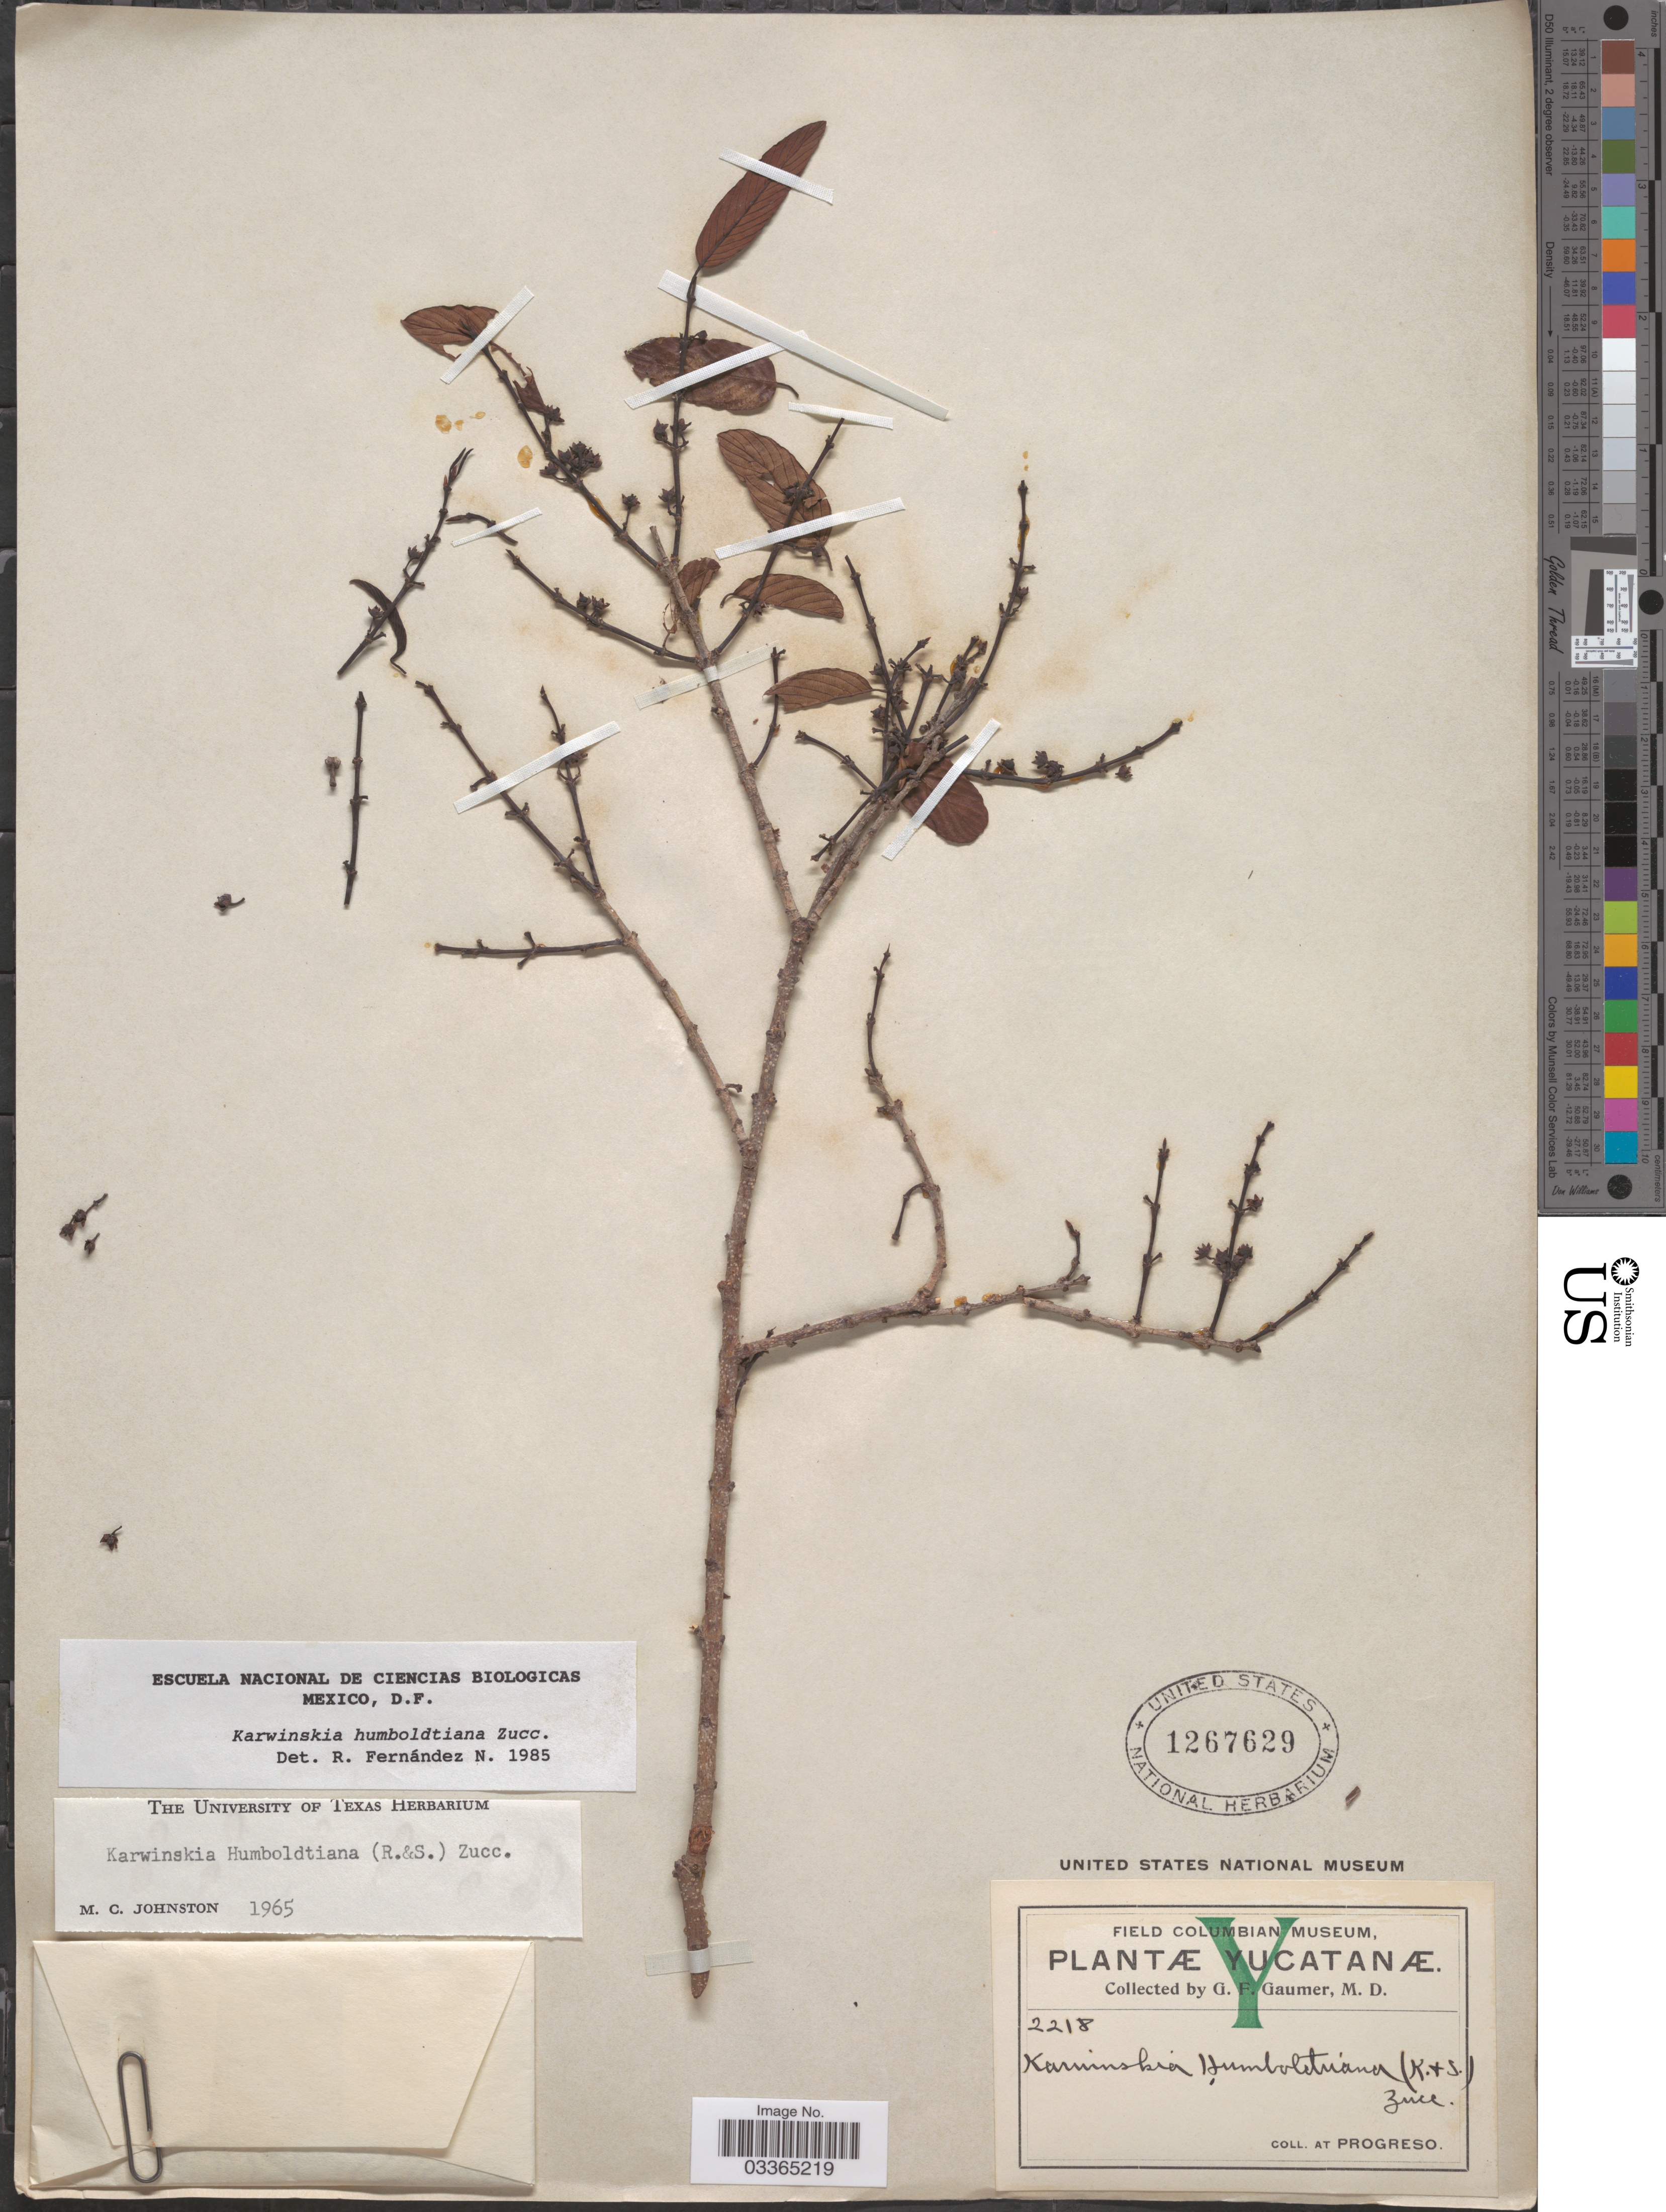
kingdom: Plantae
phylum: Tracheophyta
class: Magnoliopsida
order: Rosales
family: Rhamnaceae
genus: Karwinskia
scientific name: Karwinskia humboldtiana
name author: (Schult.) Zucc.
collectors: G. F. Gaumer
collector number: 2218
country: Mexico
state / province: Yucatán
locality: At Progreso.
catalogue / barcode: US 1267629